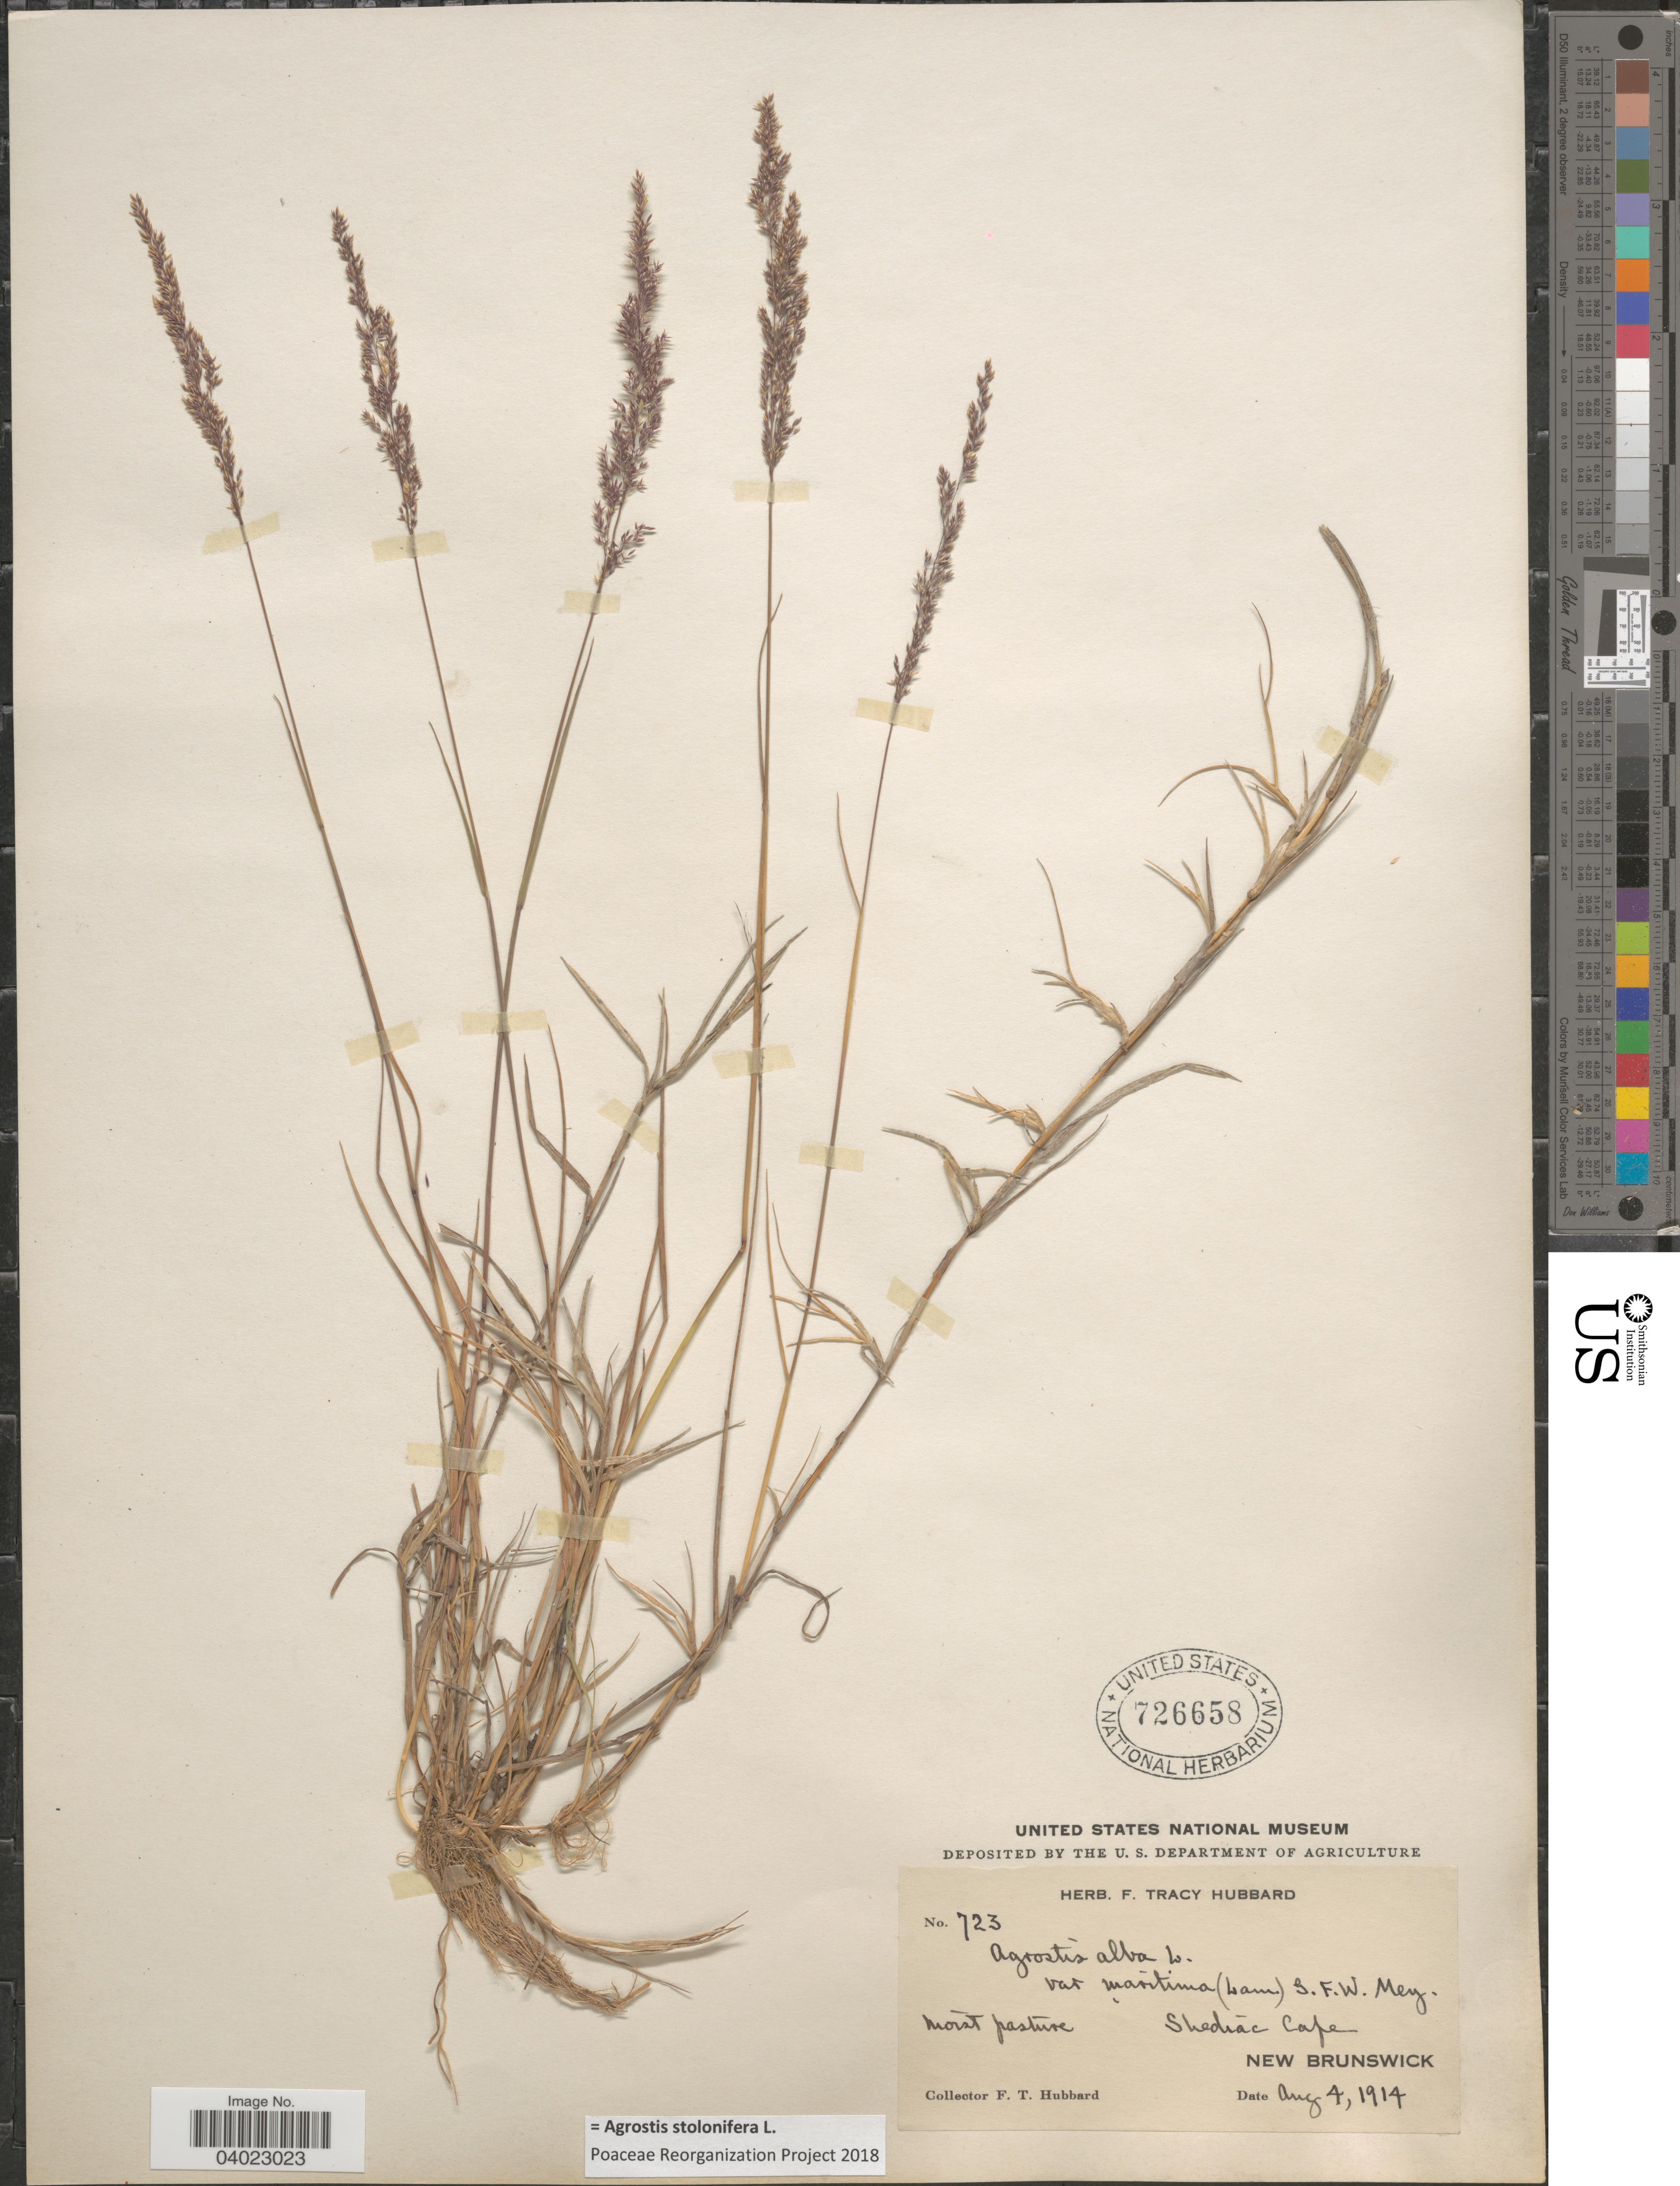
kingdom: Plantae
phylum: Tracheophyta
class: Liliopsida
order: Poales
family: Poaceae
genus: Agrostis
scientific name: Agrostis stolonifera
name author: L.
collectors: F. T. Hubbard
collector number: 723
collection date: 1914-08-04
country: Canada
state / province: New Brunswick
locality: Moist pasture. Shediac Cape.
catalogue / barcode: US 726658